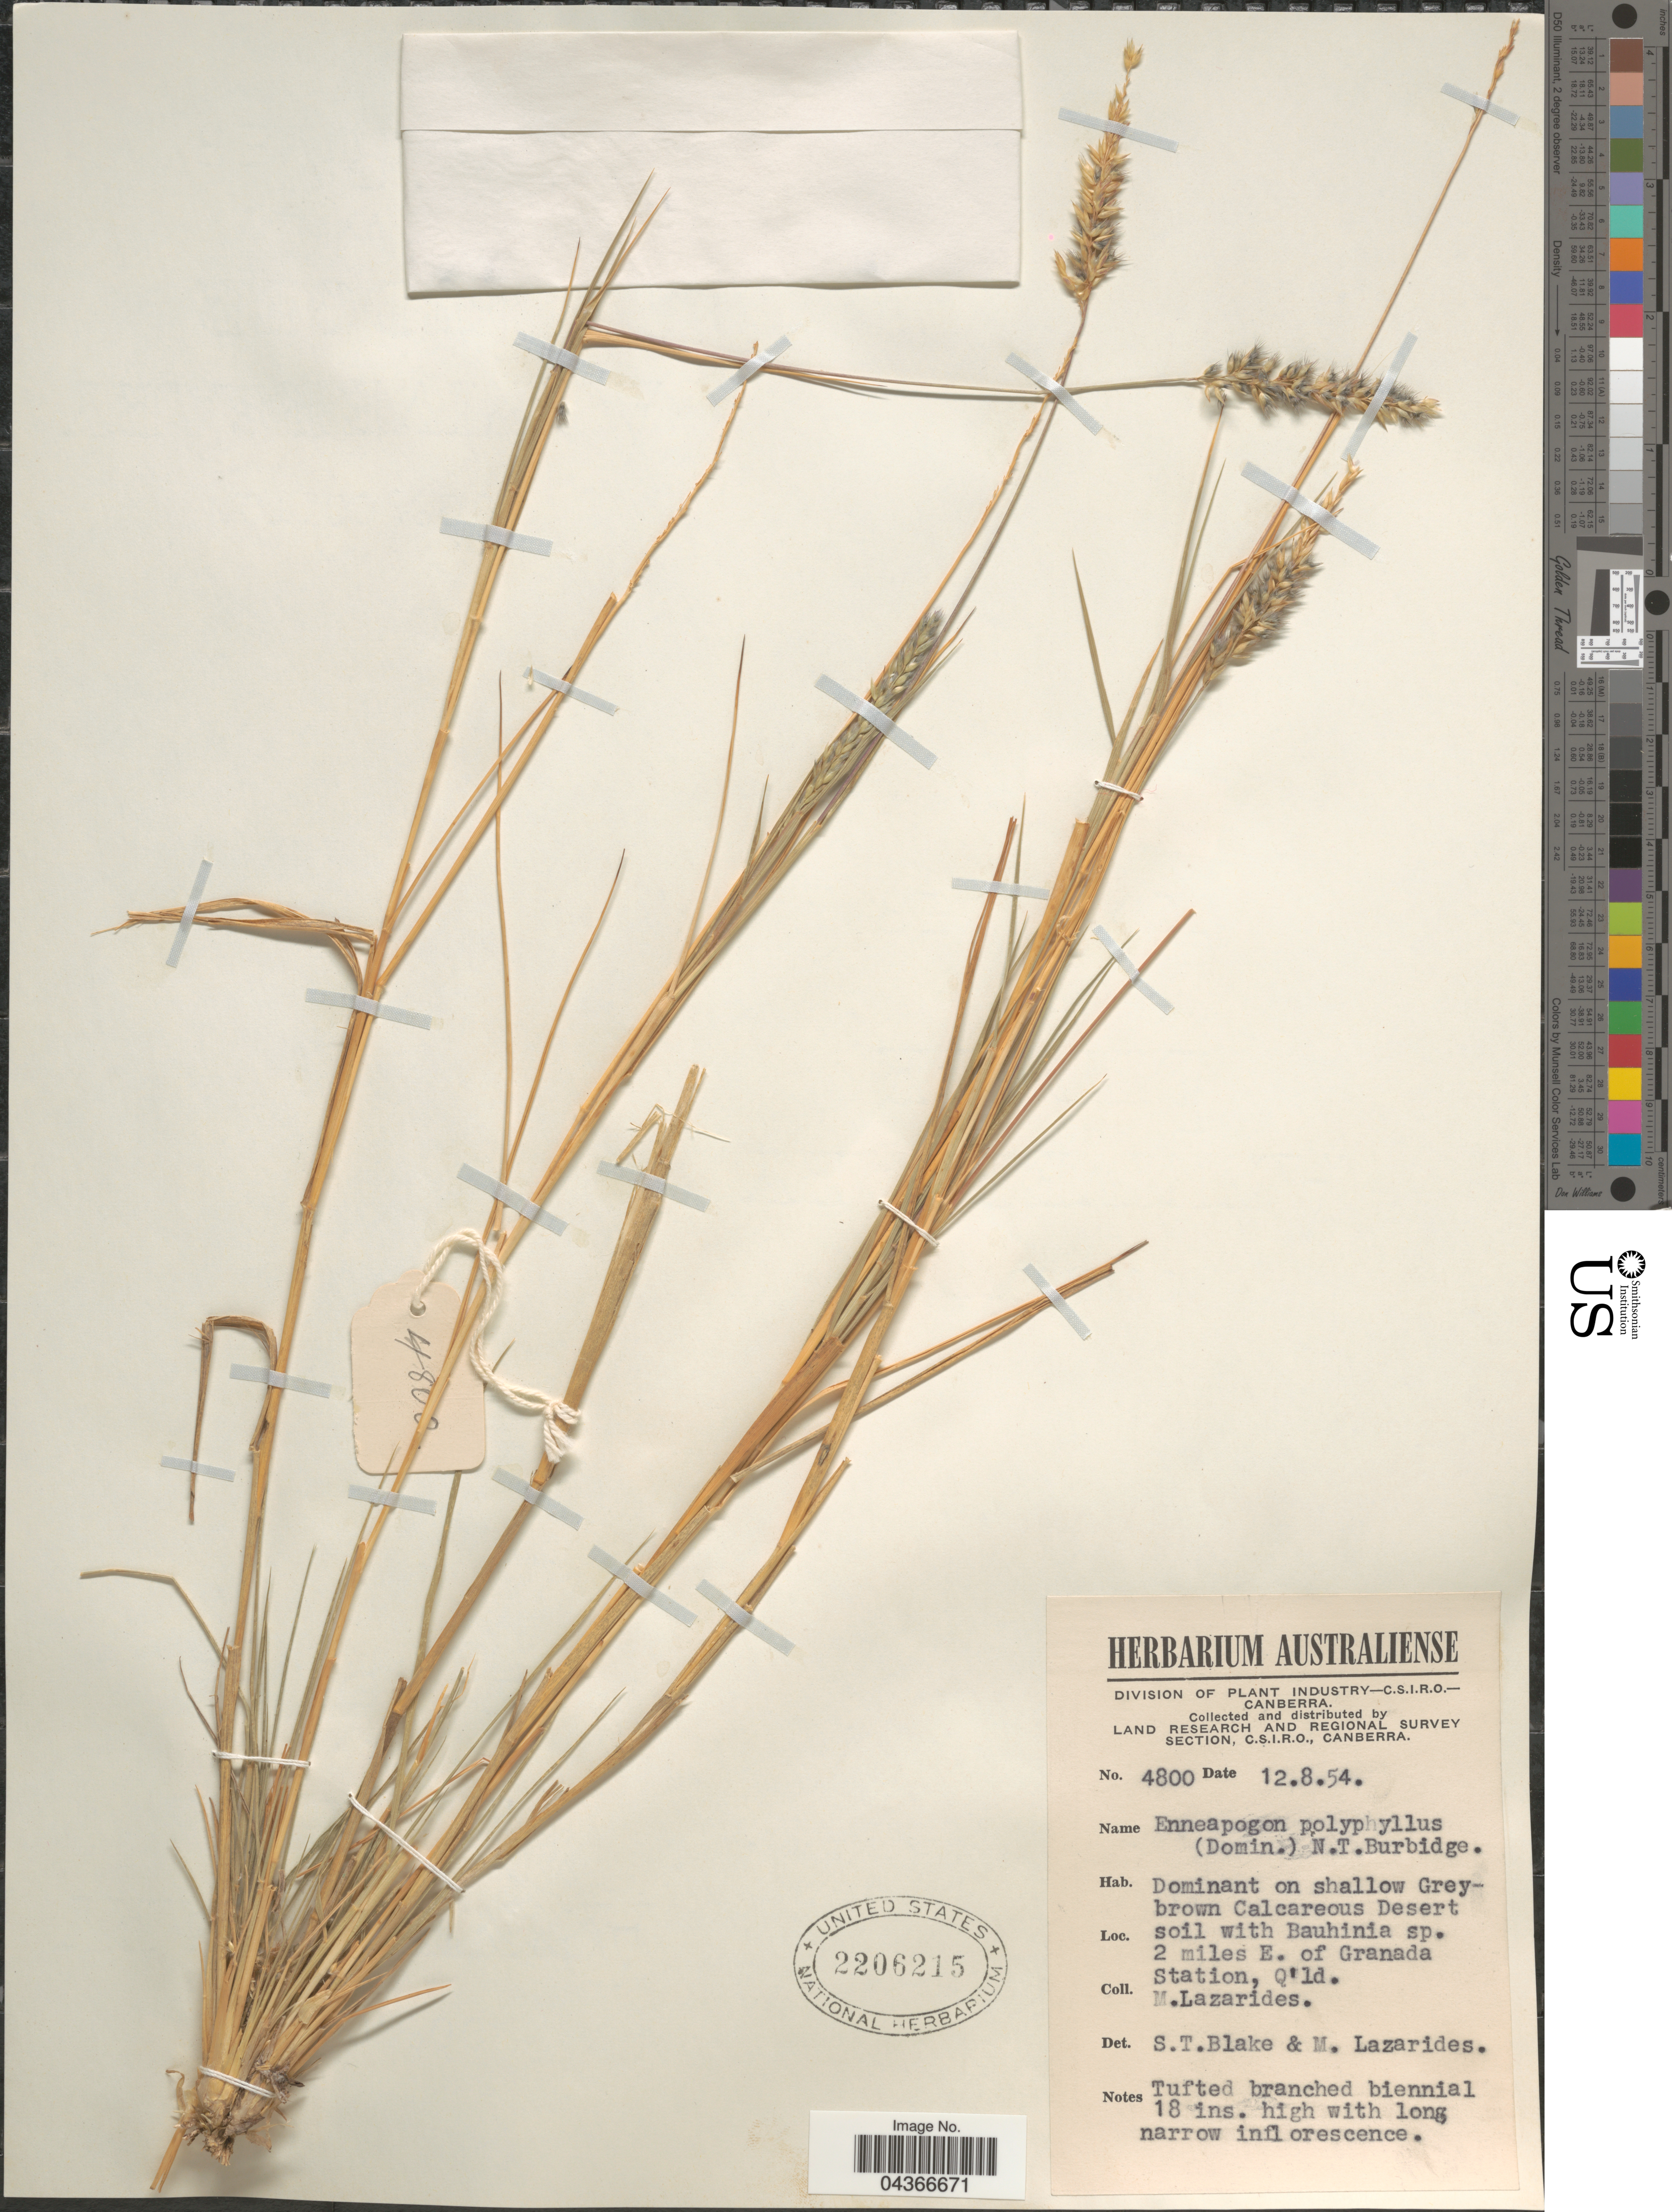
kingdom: Plantae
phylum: Tracheophyta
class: Liliopsida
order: Poales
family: Poaceae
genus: Enneapogon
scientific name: Enneapogon polyphyllus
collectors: S. T. Blake & M. Lazarides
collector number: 4800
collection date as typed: Transcribed d/m/y: 12/8/54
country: Australia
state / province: Queensland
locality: Land Research and Regional Survey Section. 2 miles E. of Granada Station.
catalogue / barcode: US 2206215